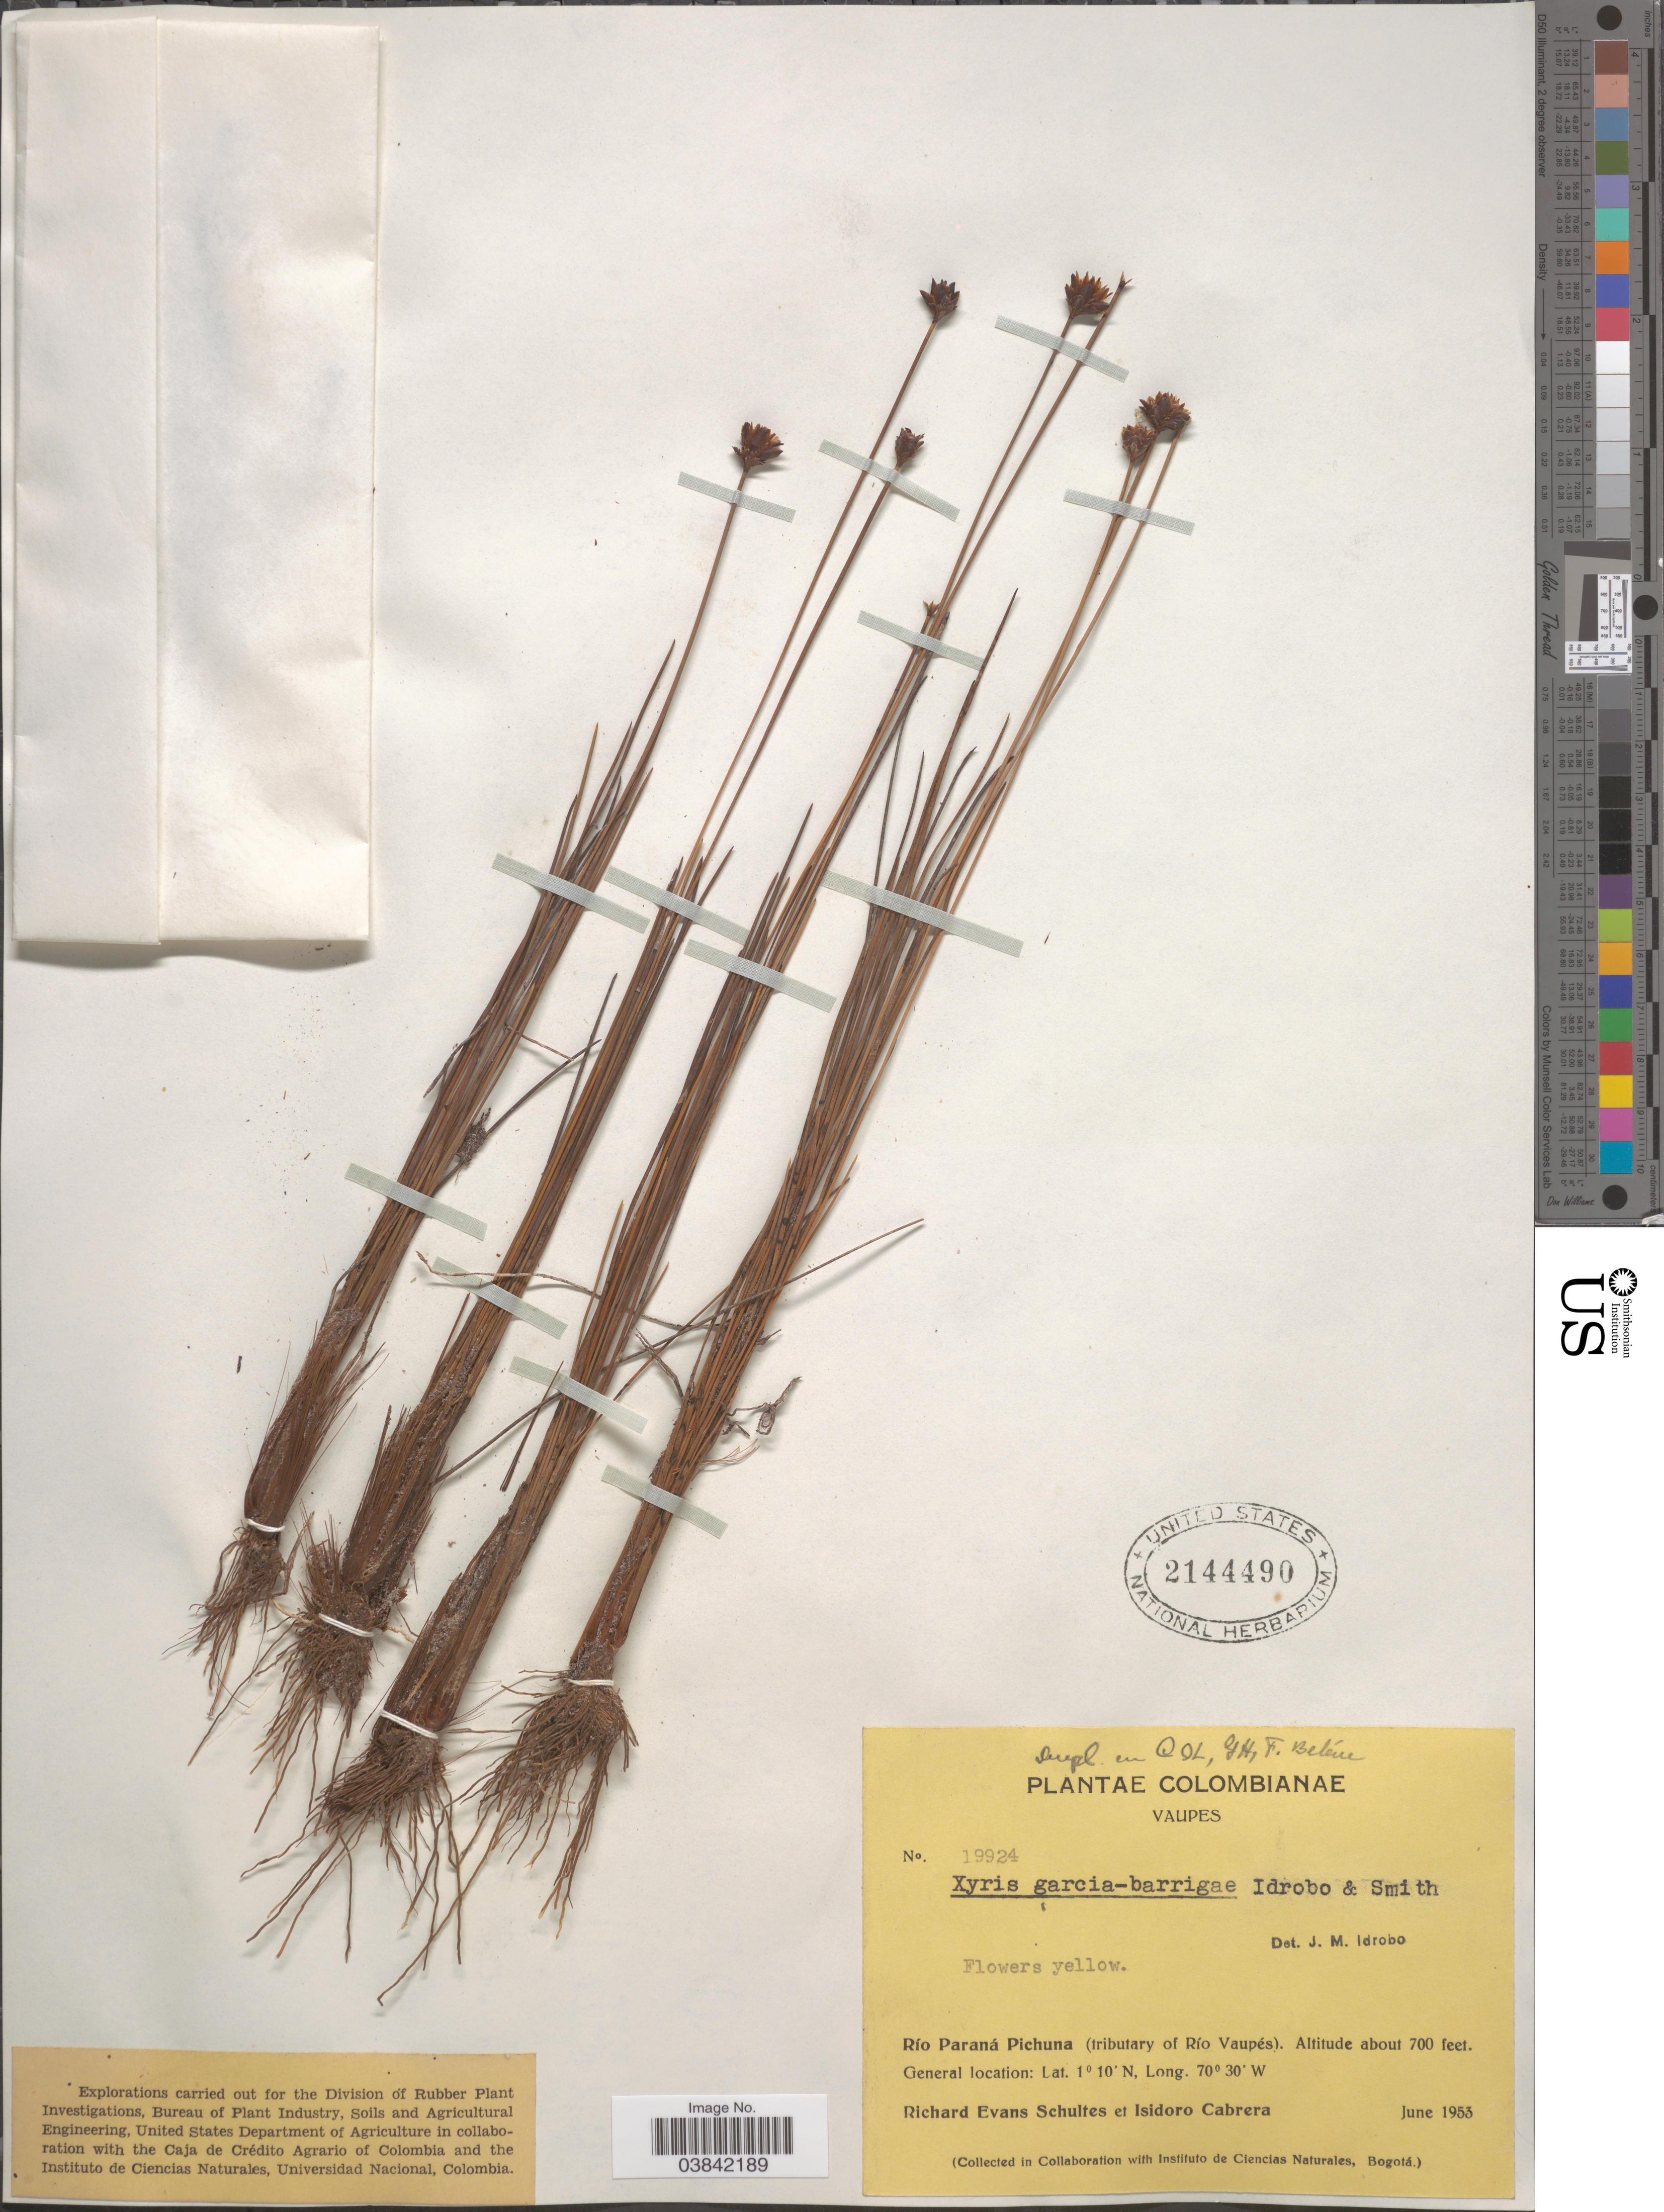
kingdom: Plantae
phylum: Tracheophyta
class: Liliopsida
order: Poales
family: Xyridaceae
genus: Xyris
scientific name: Xyris garcia-barrigae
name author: Idrobo & L.B. Sm.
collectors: R. E. Schultes & I. Cabrera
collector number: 19924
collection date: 1953-06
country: Colombia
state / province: Vaupés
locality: Río Paraná Pichuna (tributary of Río Vaupés).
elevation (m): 213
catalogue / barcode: US 2144490